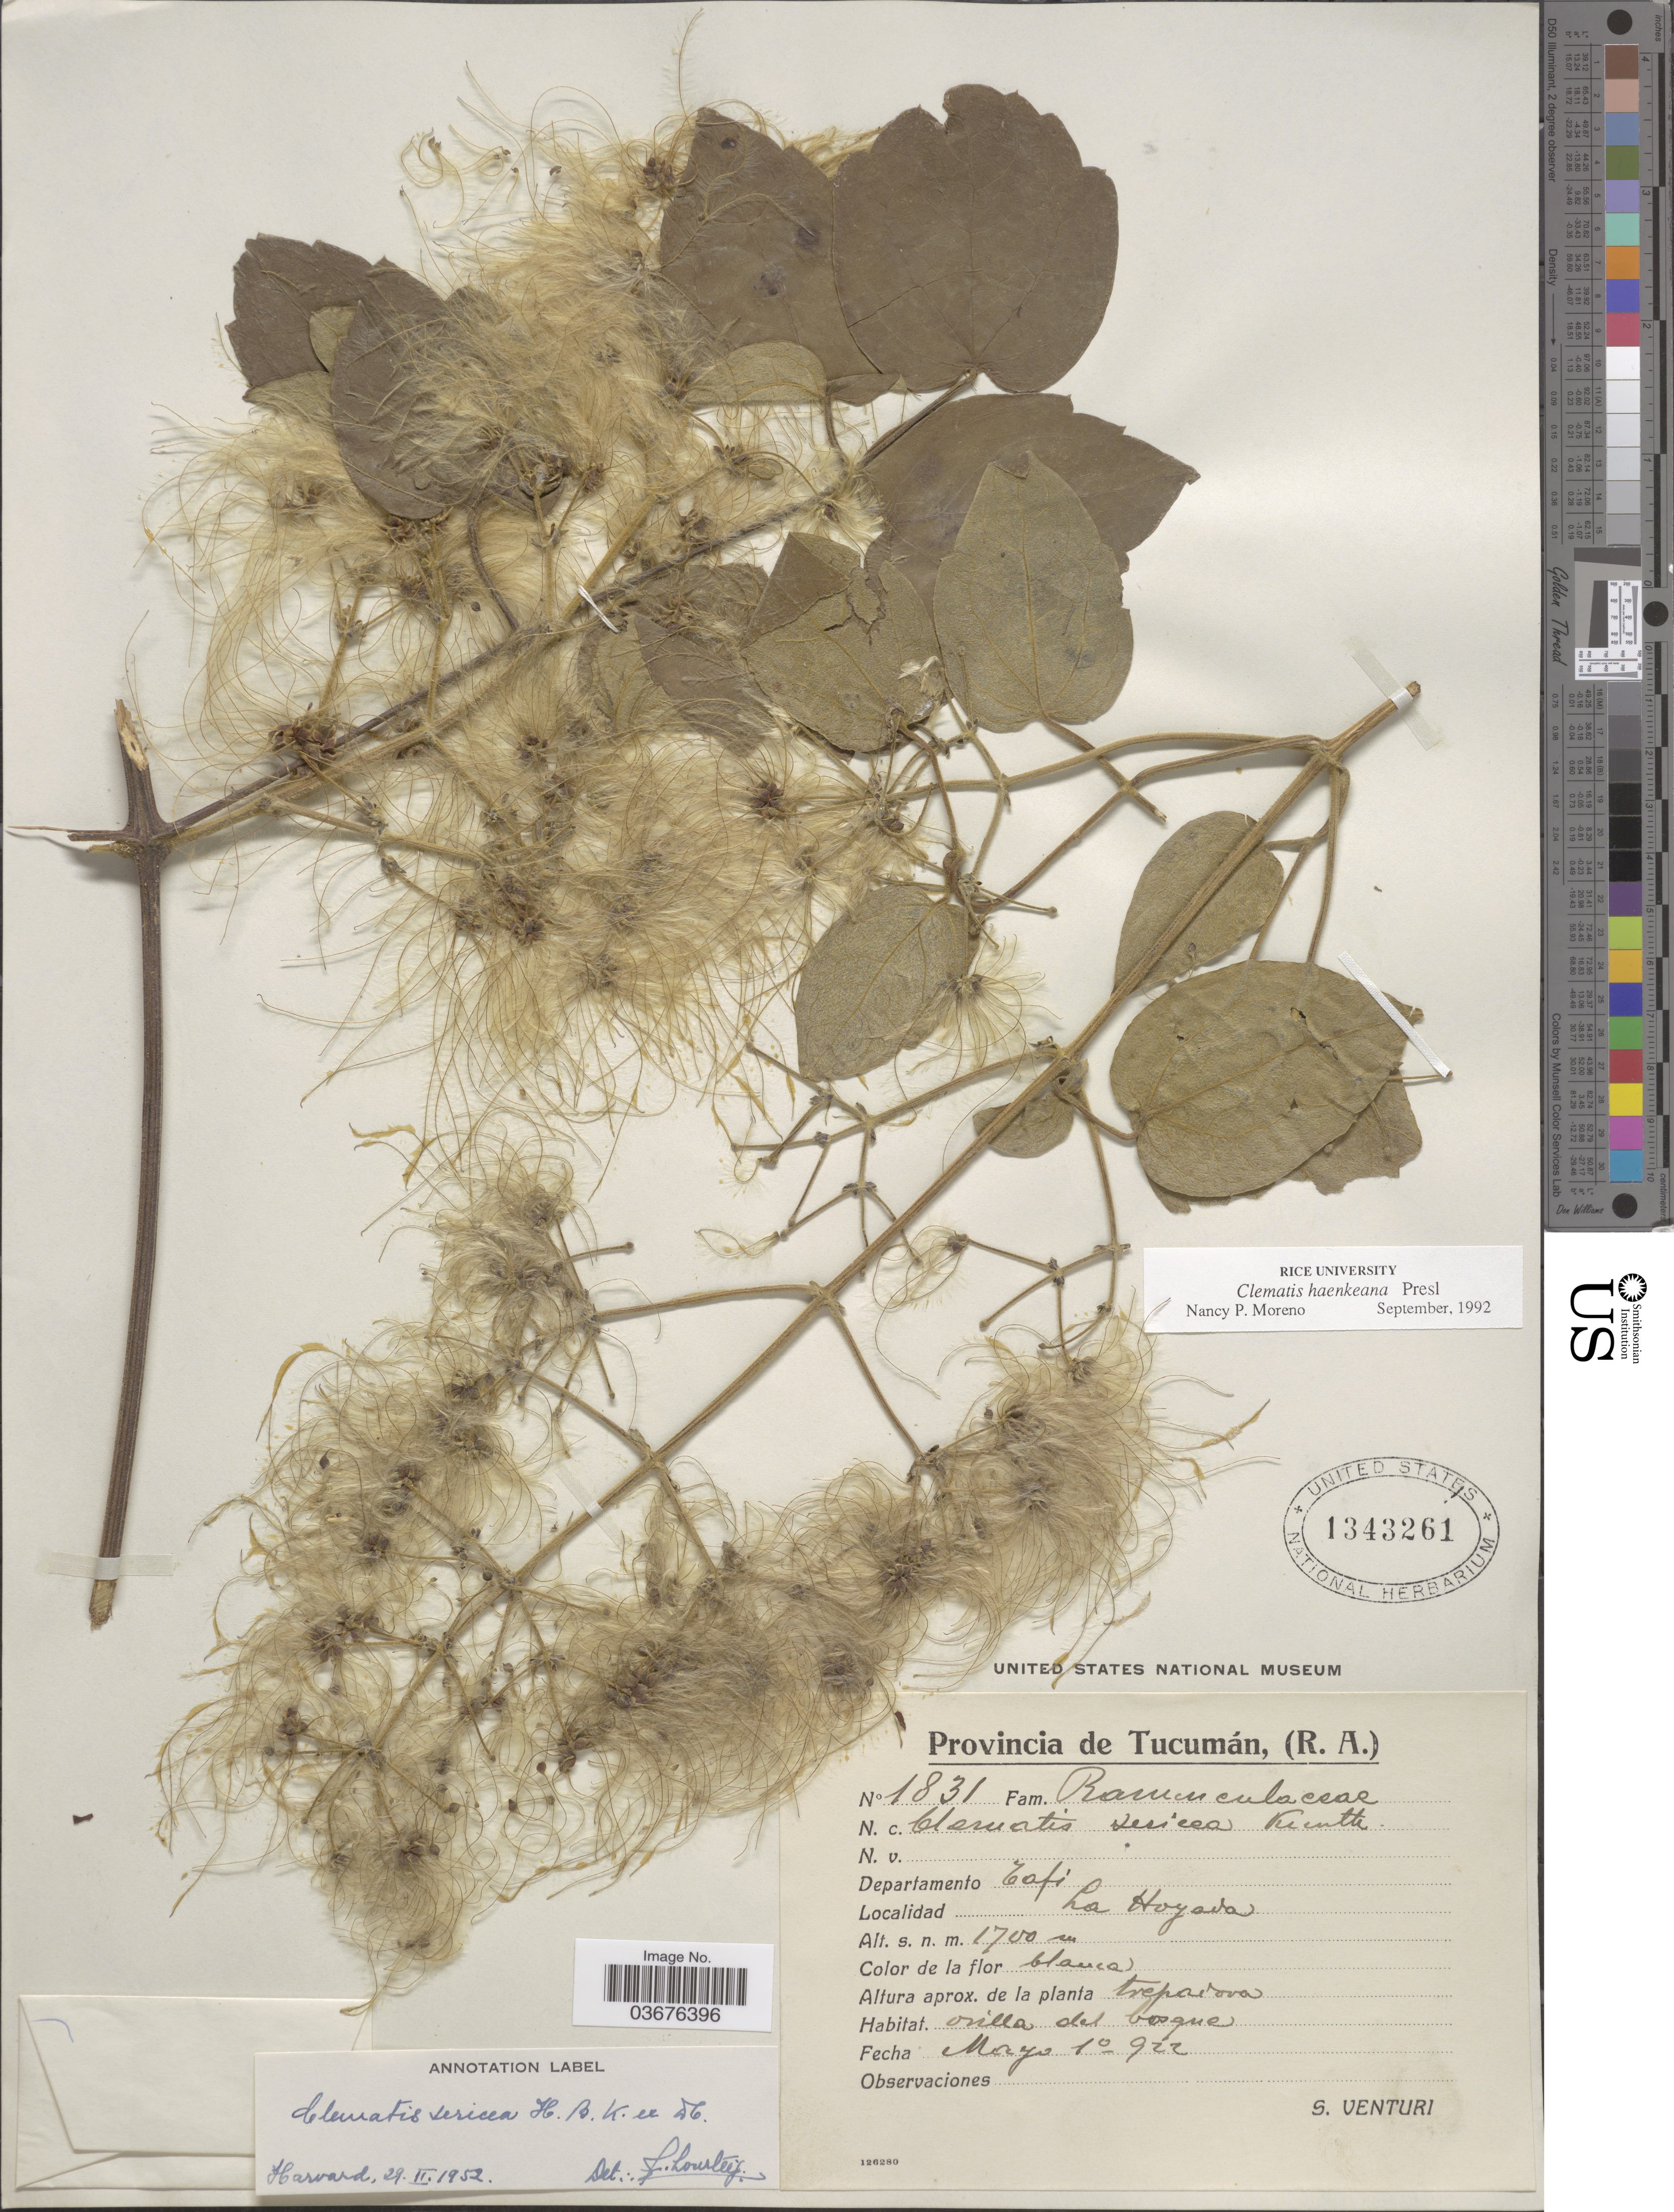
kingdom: Plantae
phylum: Tracheophyta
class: Magnoliopsida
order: Ranunculales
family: Ranunculaceae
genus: Clematis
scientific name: Clematis haenkeana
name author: C. Presl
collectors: S. Venturi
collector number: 1831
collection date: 1922-05-10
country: Argentina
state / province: Tucuman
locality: Departamento Tafi. La Hoyada.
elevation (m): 1700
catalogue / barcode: US 1343261